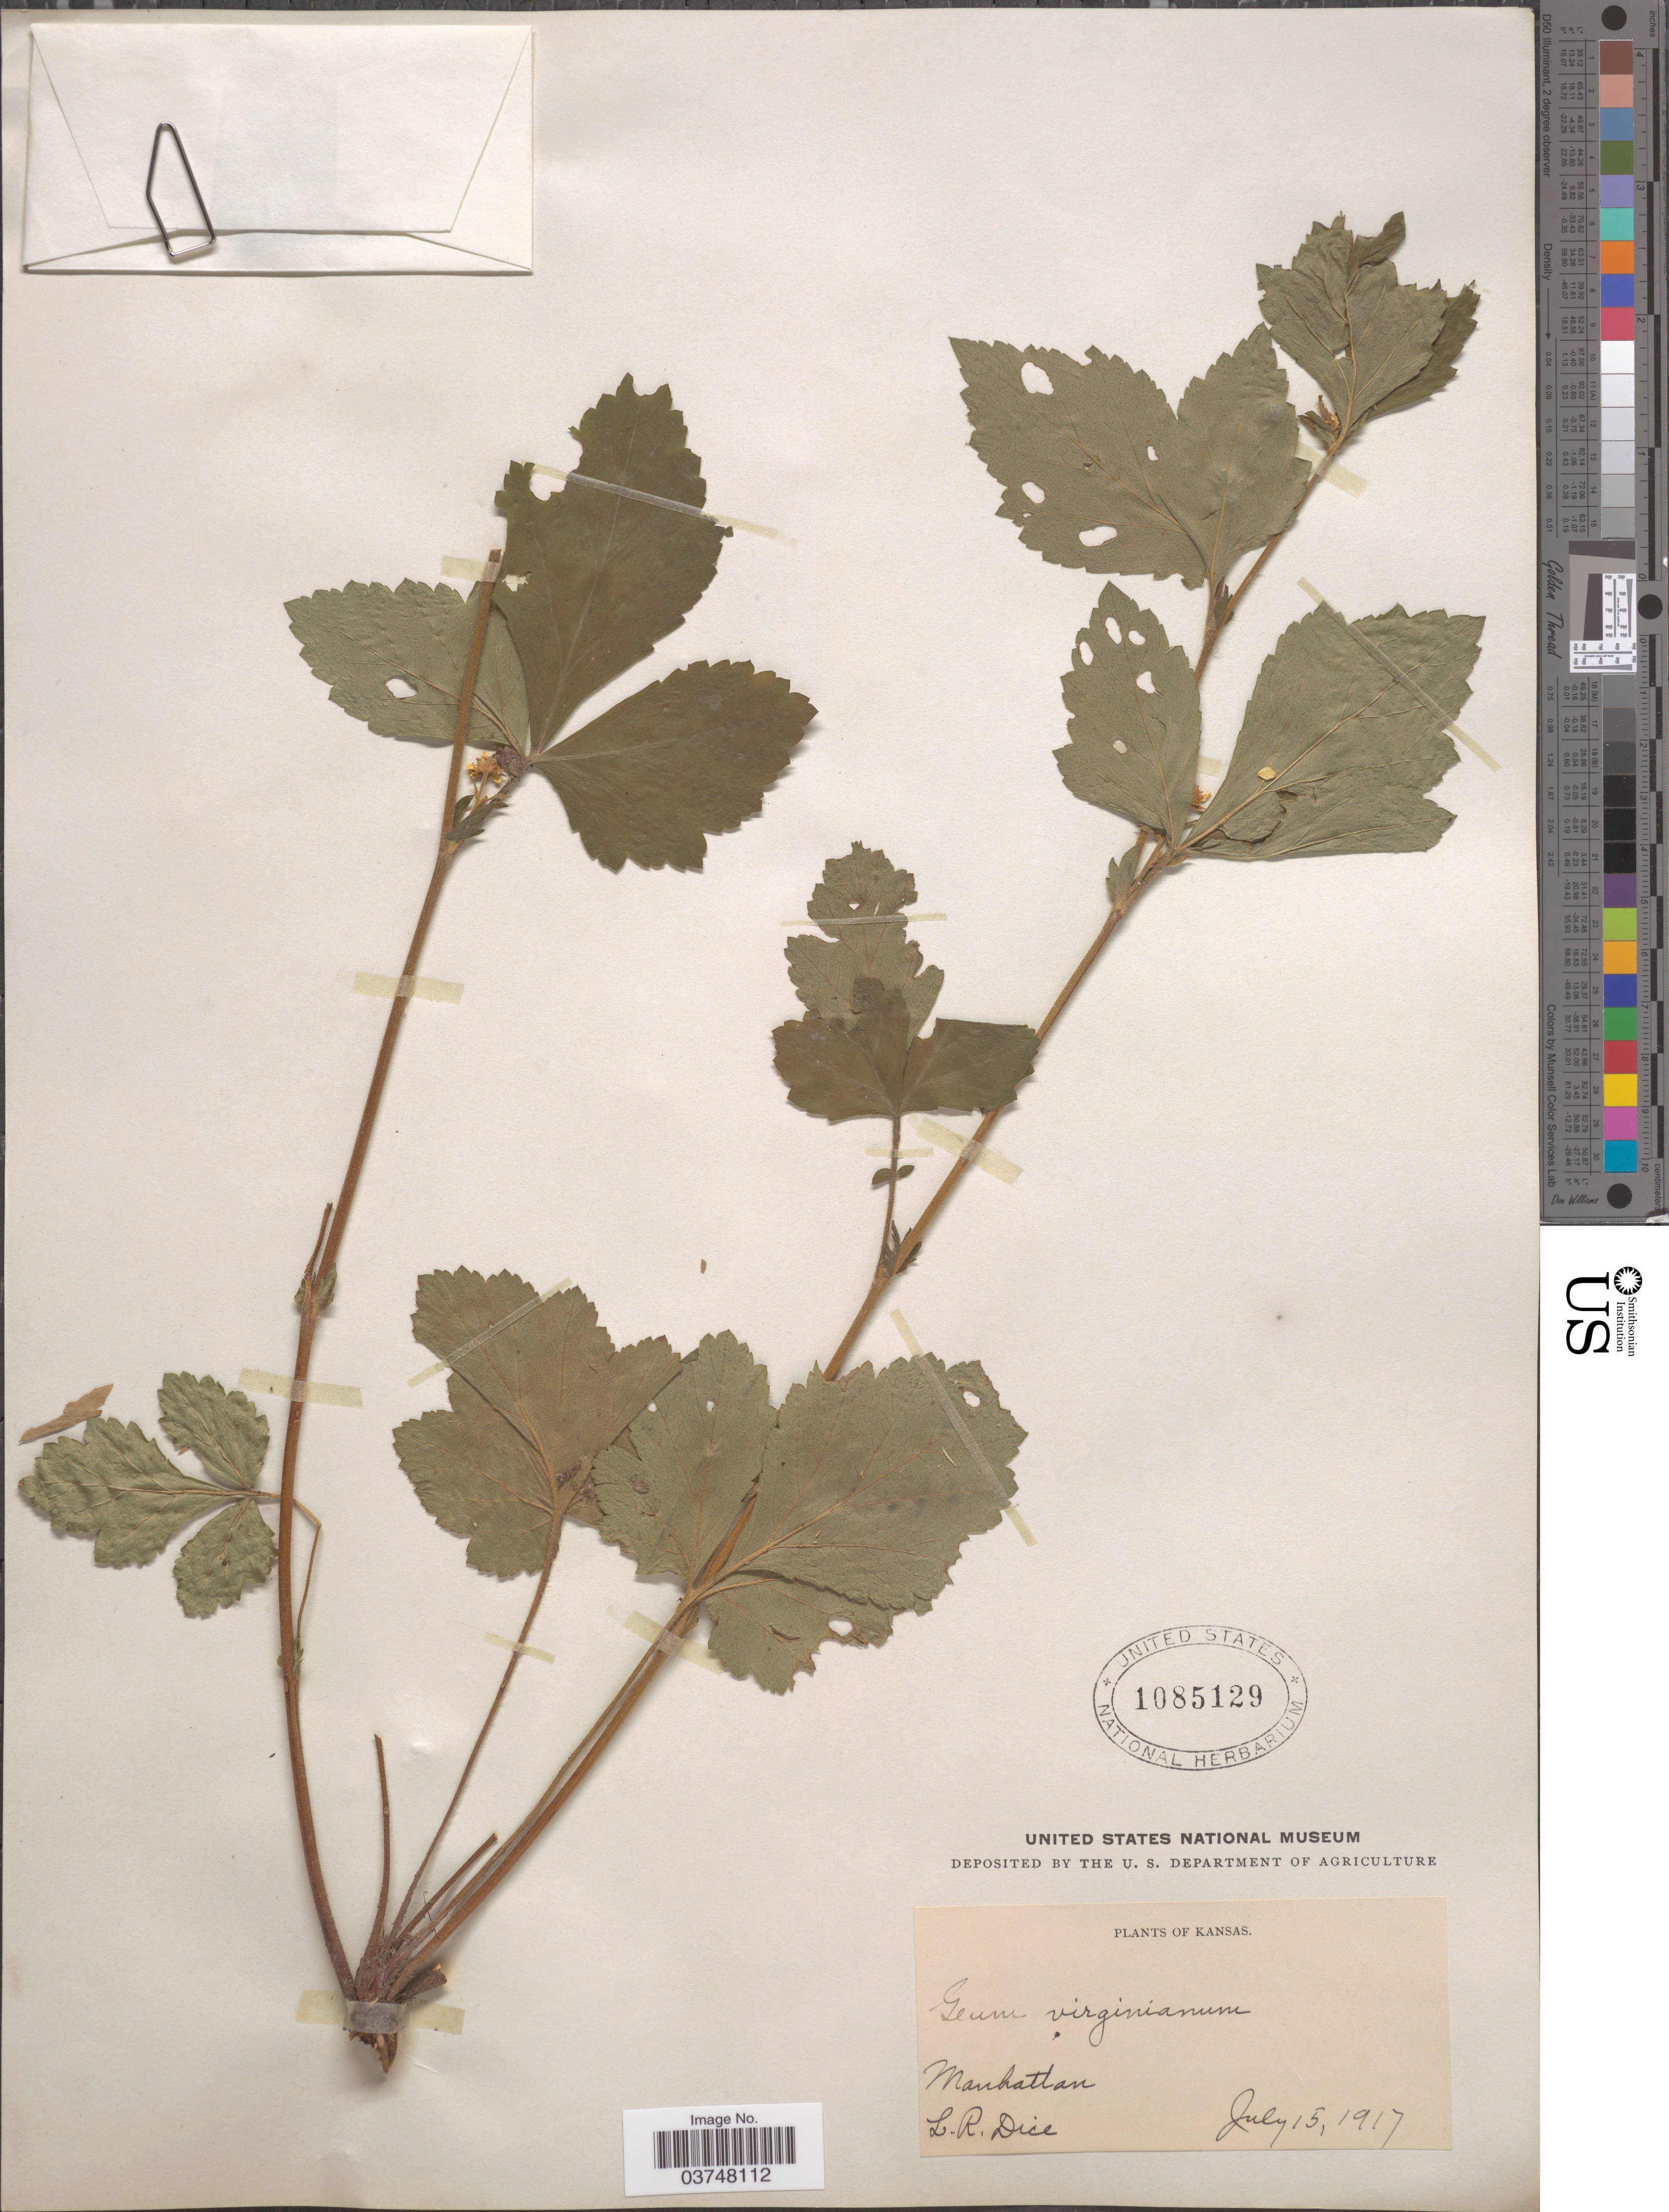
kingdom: Plantae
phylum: Tracheophyta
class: Magnoliopsida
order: Rosales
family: Rosaceae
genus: Geum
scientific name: Geum virginianum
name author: L.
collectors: L. Dice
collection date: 1917-07-15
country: United States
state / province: Kansas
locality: Manhattan.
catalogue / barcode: US 1085129